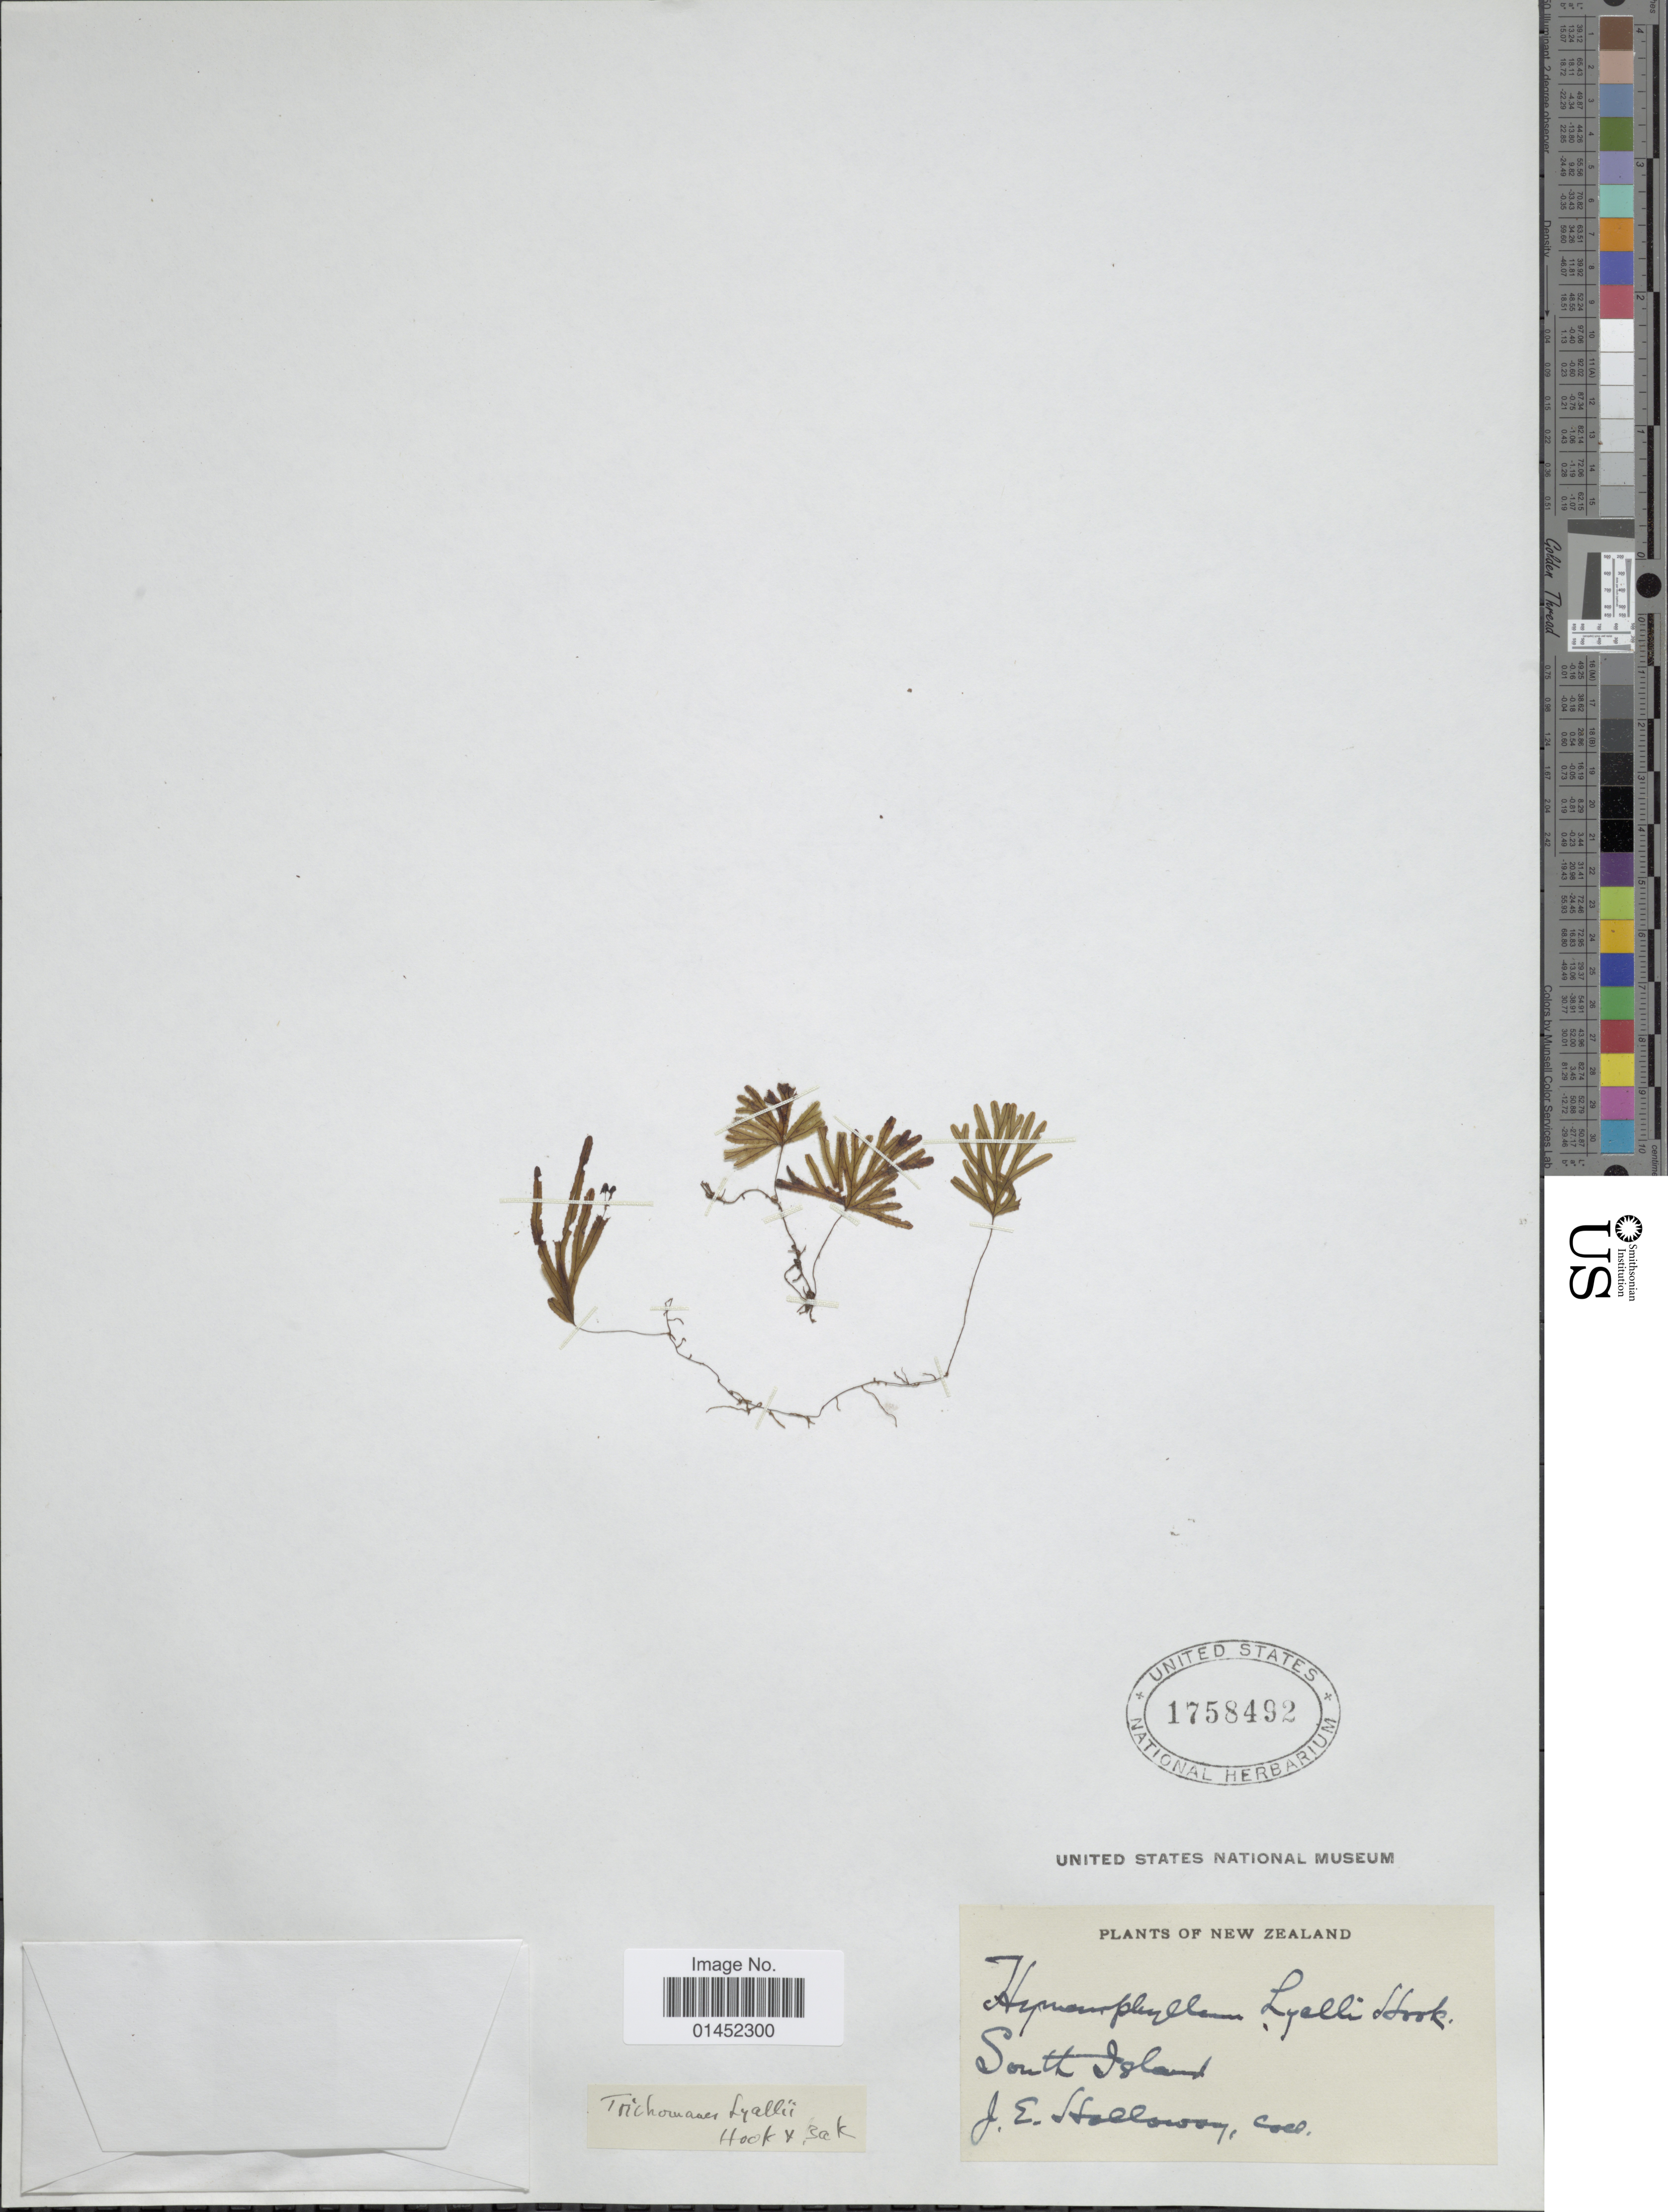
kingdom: Plantae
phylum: Tracheophyta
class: Polypodiopsida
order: Hymenophyllales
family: Hymenophyllaceae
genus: Hymenophyllum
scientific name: Hymenophyllum lyallii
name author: Hook. f.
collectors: J. Holloway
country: New Zealand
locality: South Island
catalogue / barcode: US 1758492